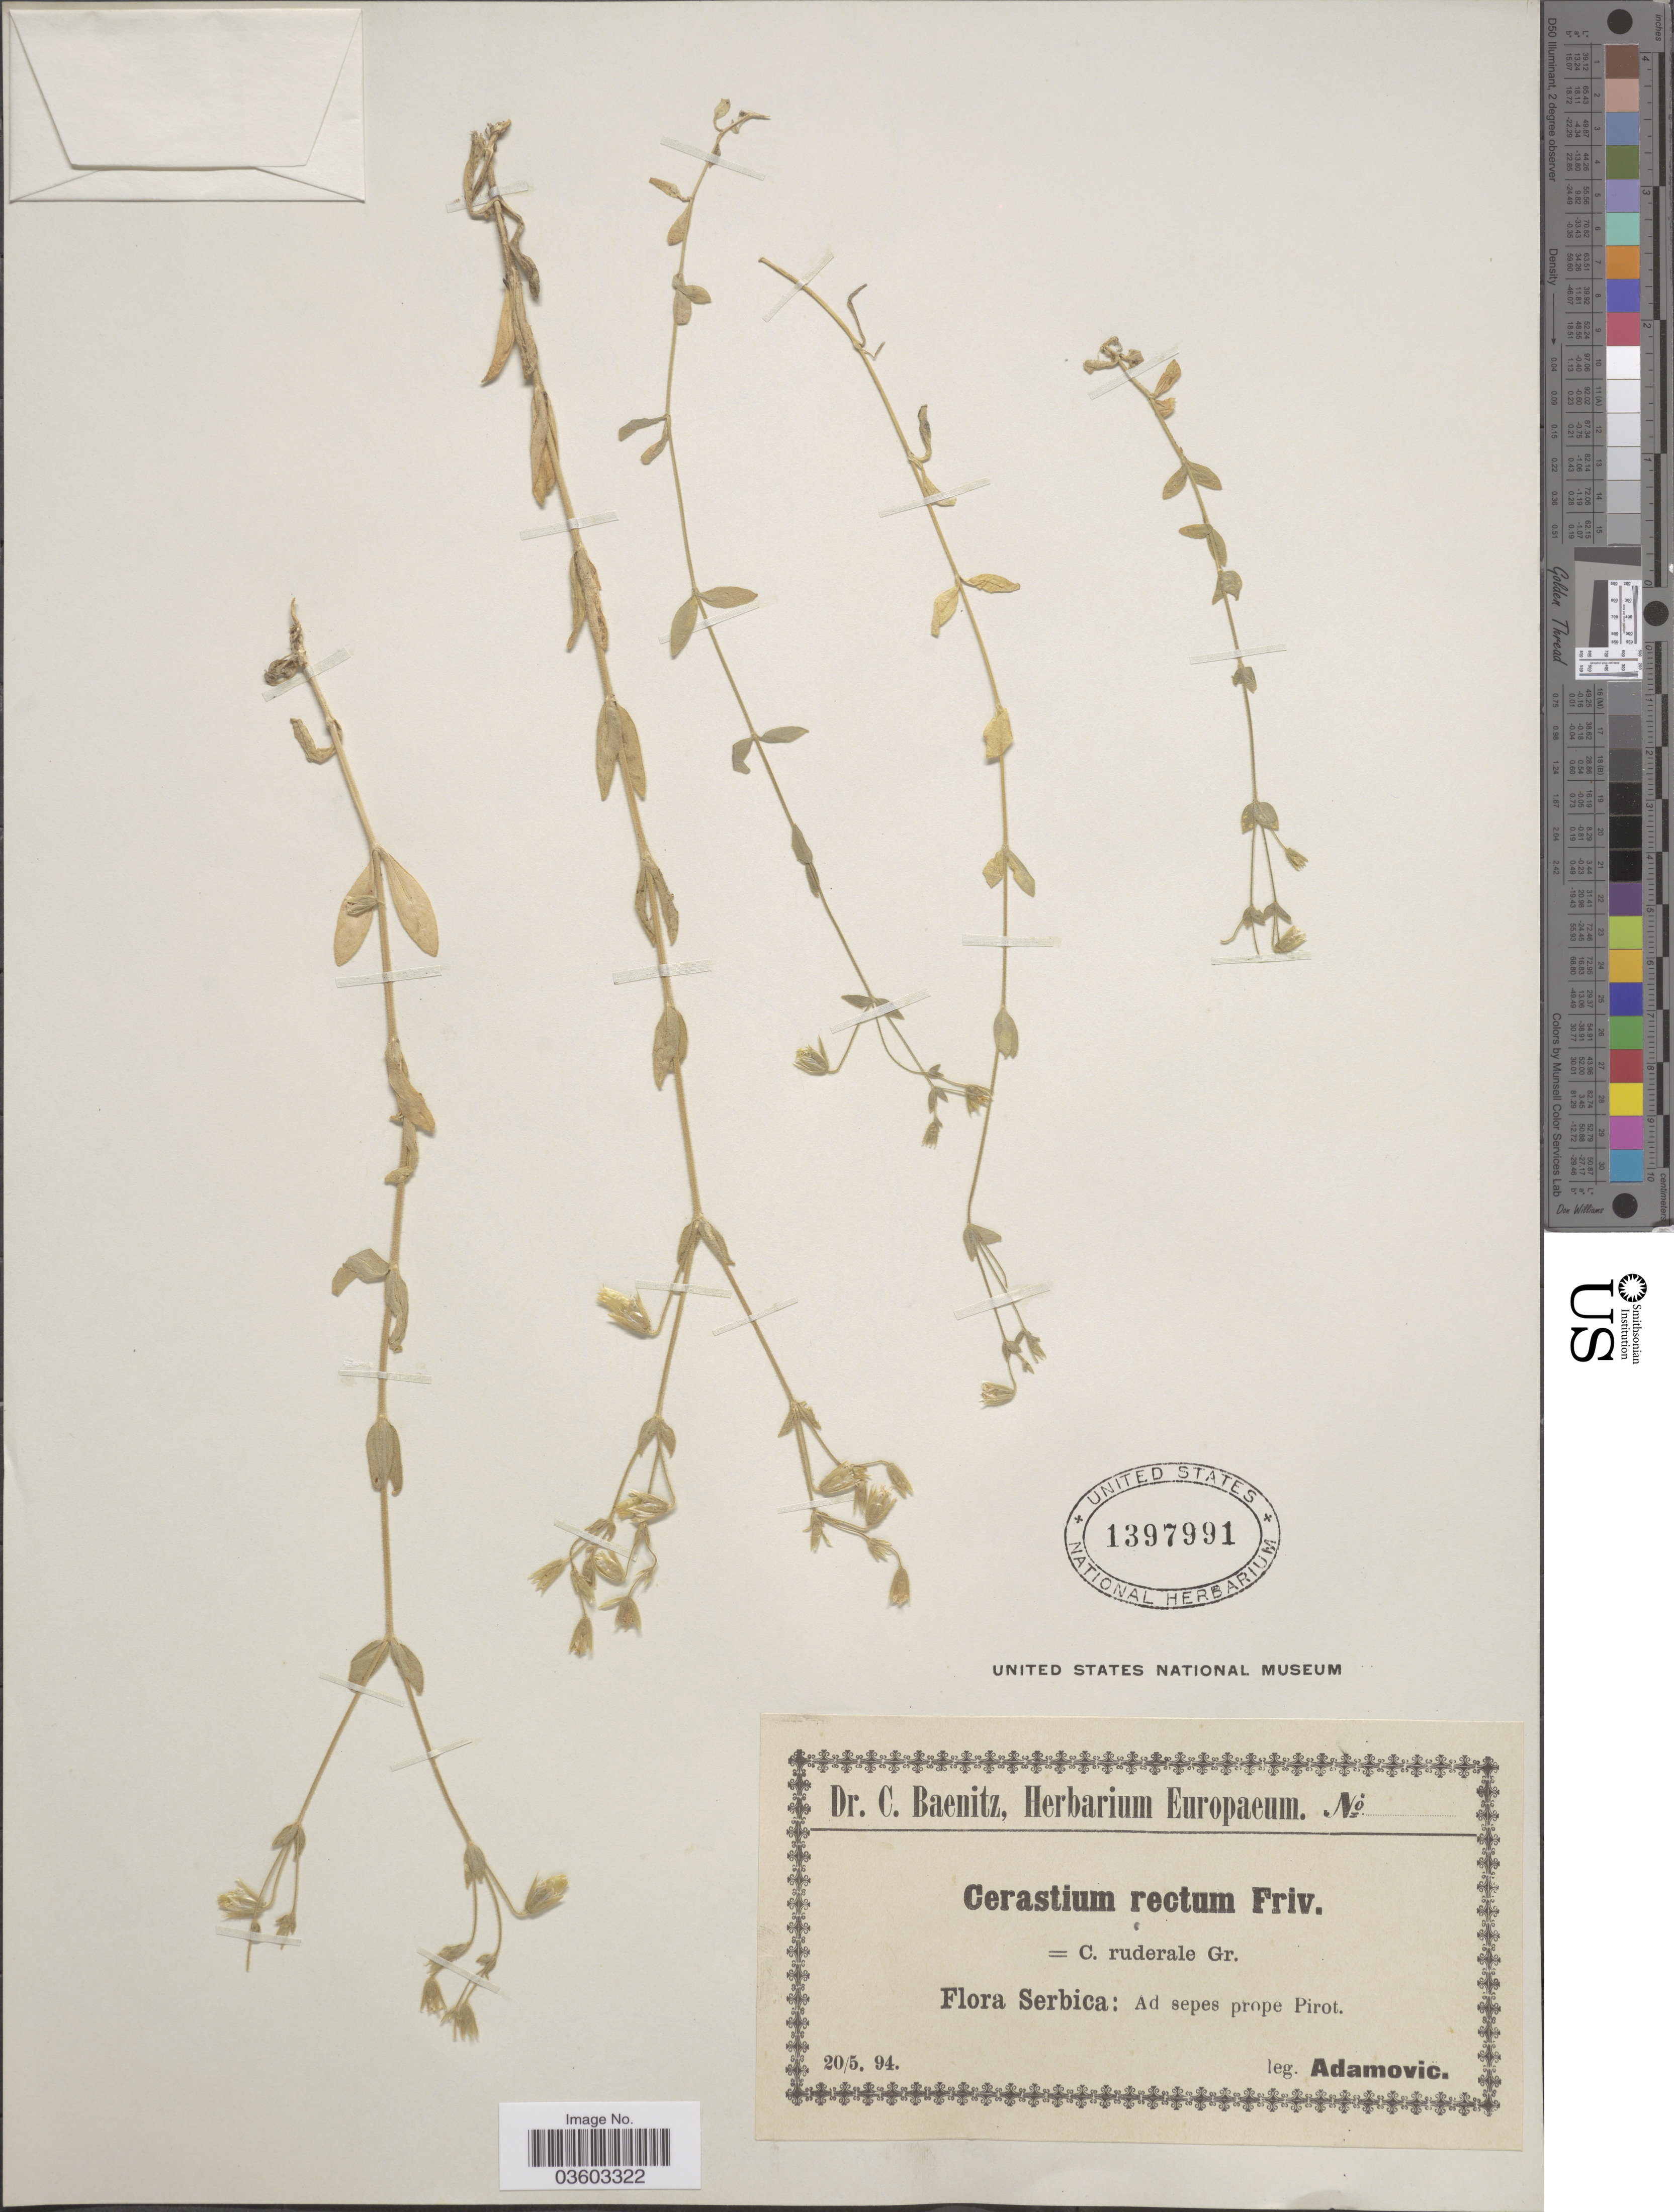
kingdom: Plantae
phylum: Tracheophyta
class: Magnoliopsida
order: Caryophyllales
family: Caryophyllaceae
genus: Cerastium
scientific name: Cerastium rectum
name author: Friv.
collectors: Adamovic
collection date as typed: Transcribed d/m/y: 20/5/94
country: Serbia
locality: Serbica: Ad sepes prope Pirot.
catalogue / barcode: US 1397991